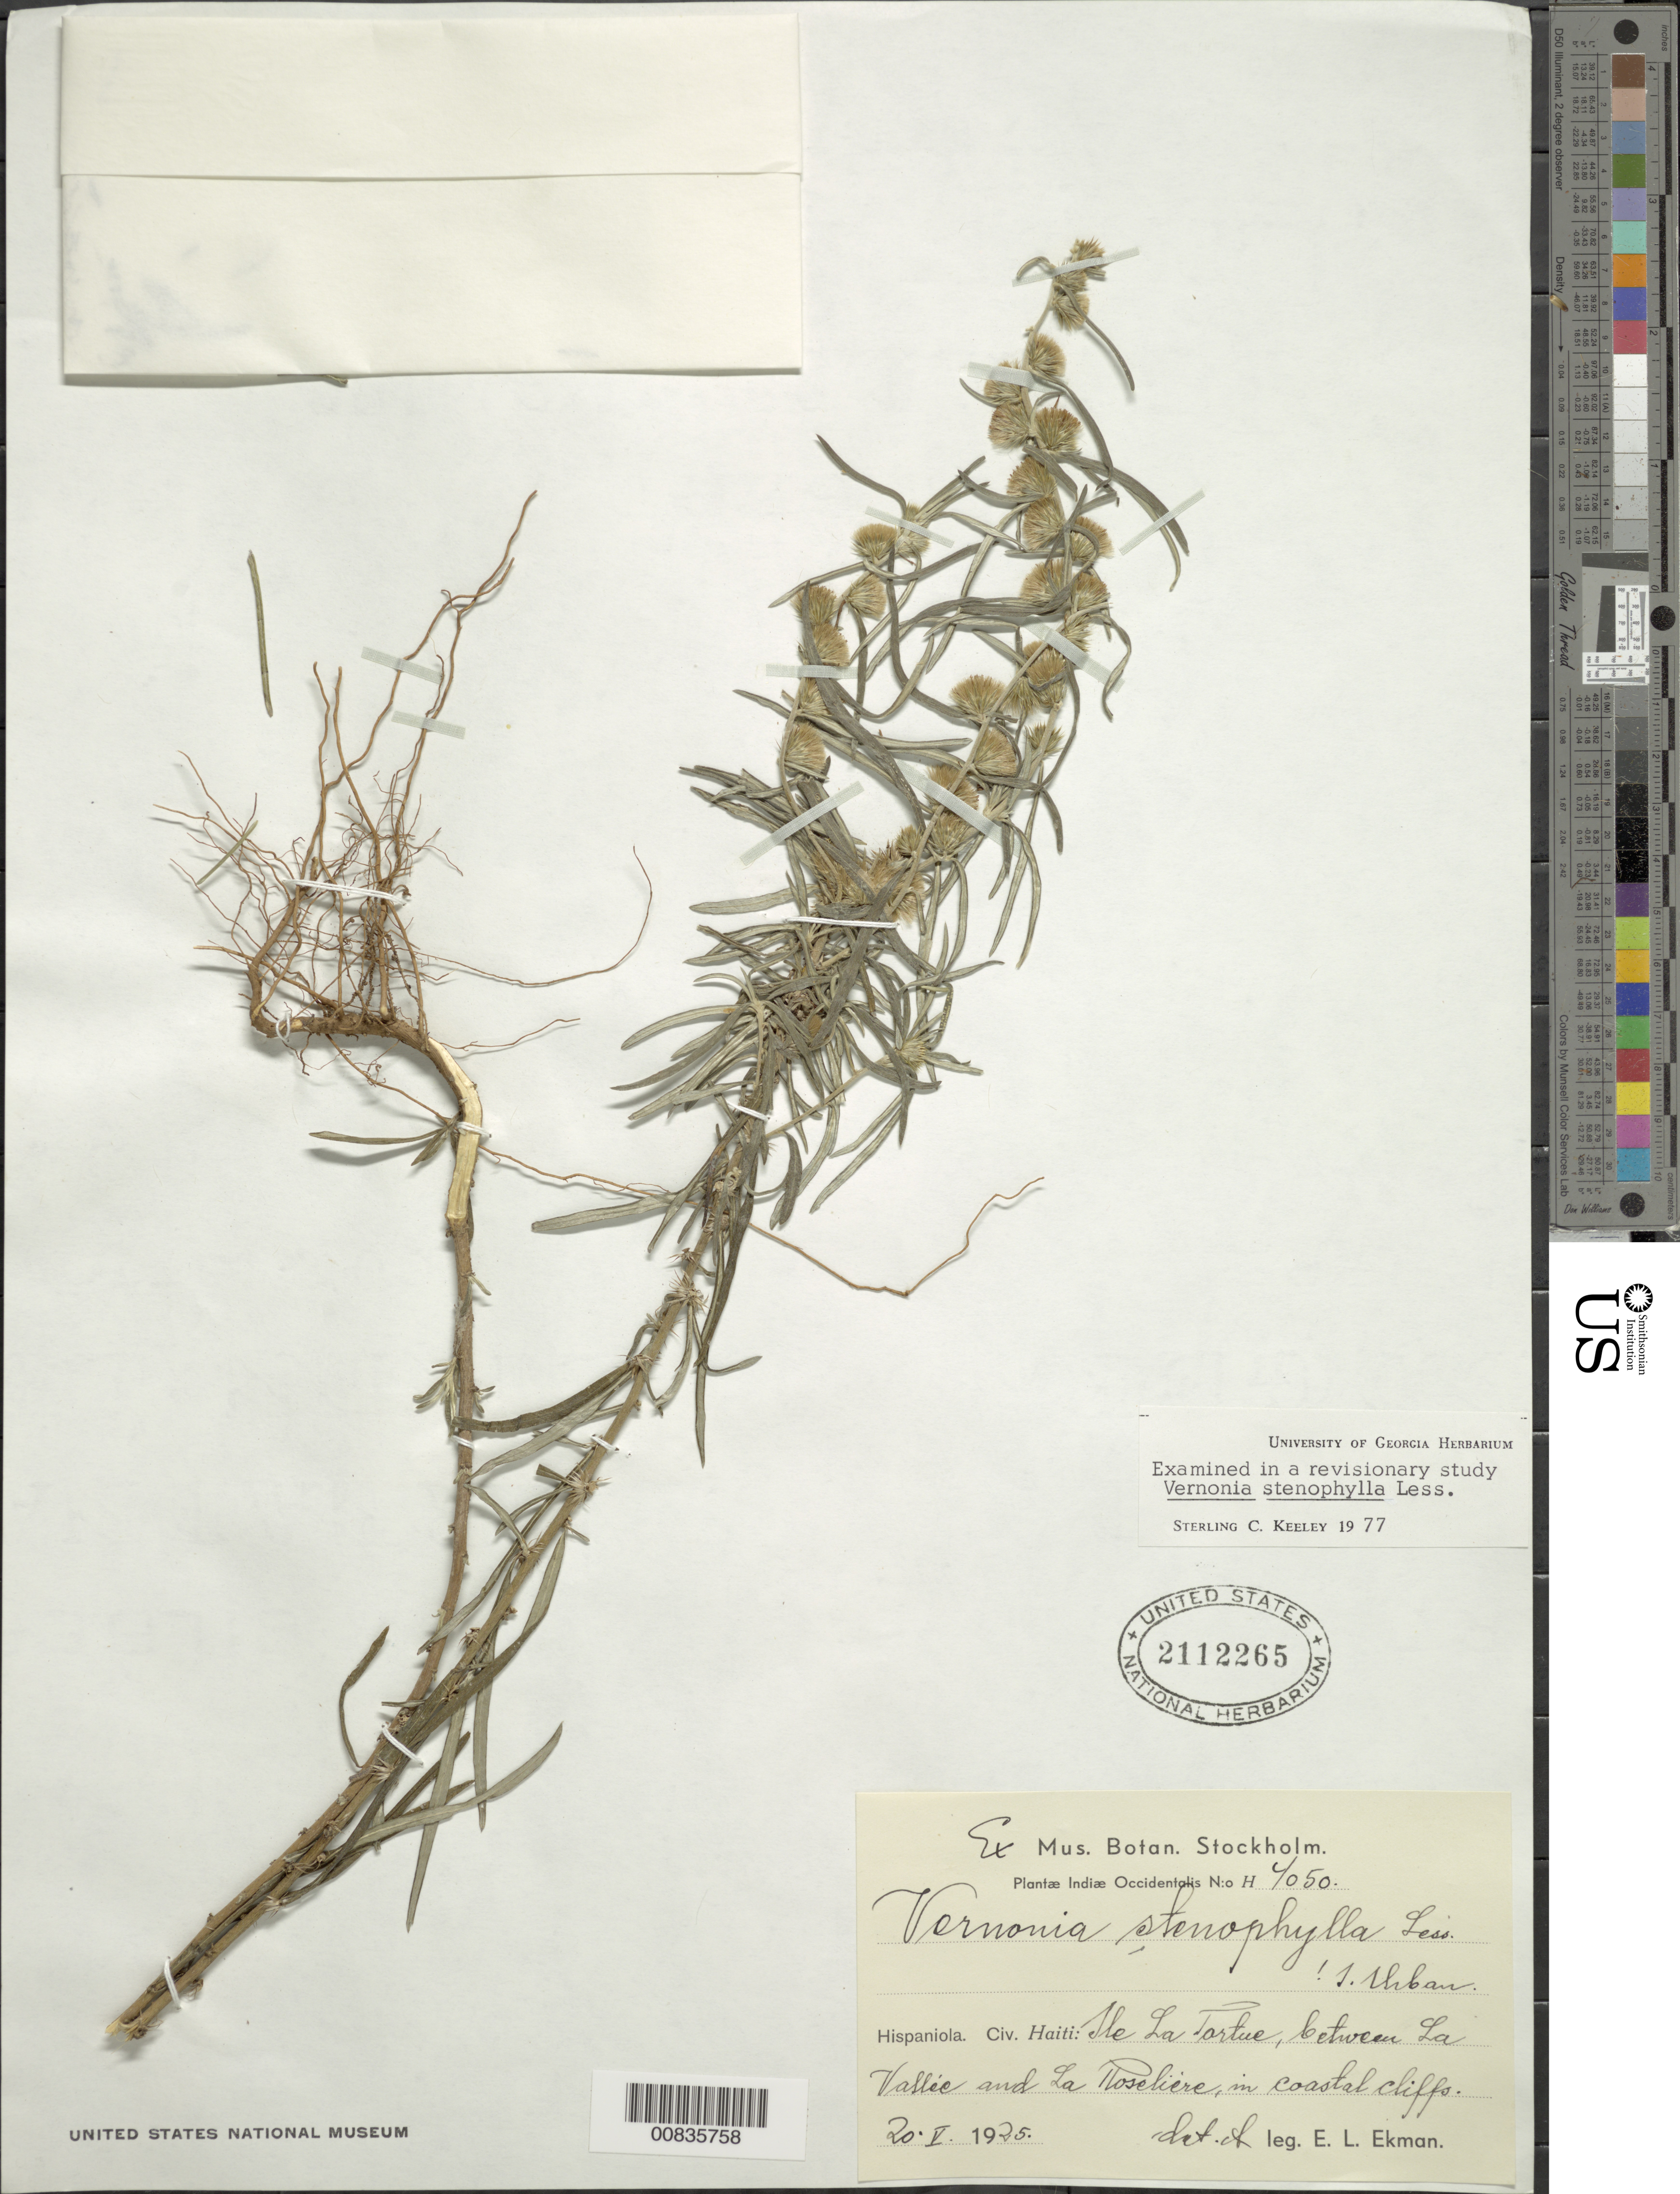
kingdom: Plantae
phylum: Tracheophyta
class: Magnoliopsida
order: Asterales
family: Asteraceae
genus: Lepidaploa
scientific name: Lepidaploa stenophylla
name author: (Less.) H. Rob.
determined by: Keeler, S. C.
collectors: E. L. Ekman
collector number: H 4050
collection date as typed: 20 May 1925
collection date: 1925-05-20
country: Haiti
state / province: Nord-Ouest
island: Île de la Tortue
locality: Between La Vallée and La Roseliere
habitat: In coastal cliffs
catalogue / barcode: US 2112265